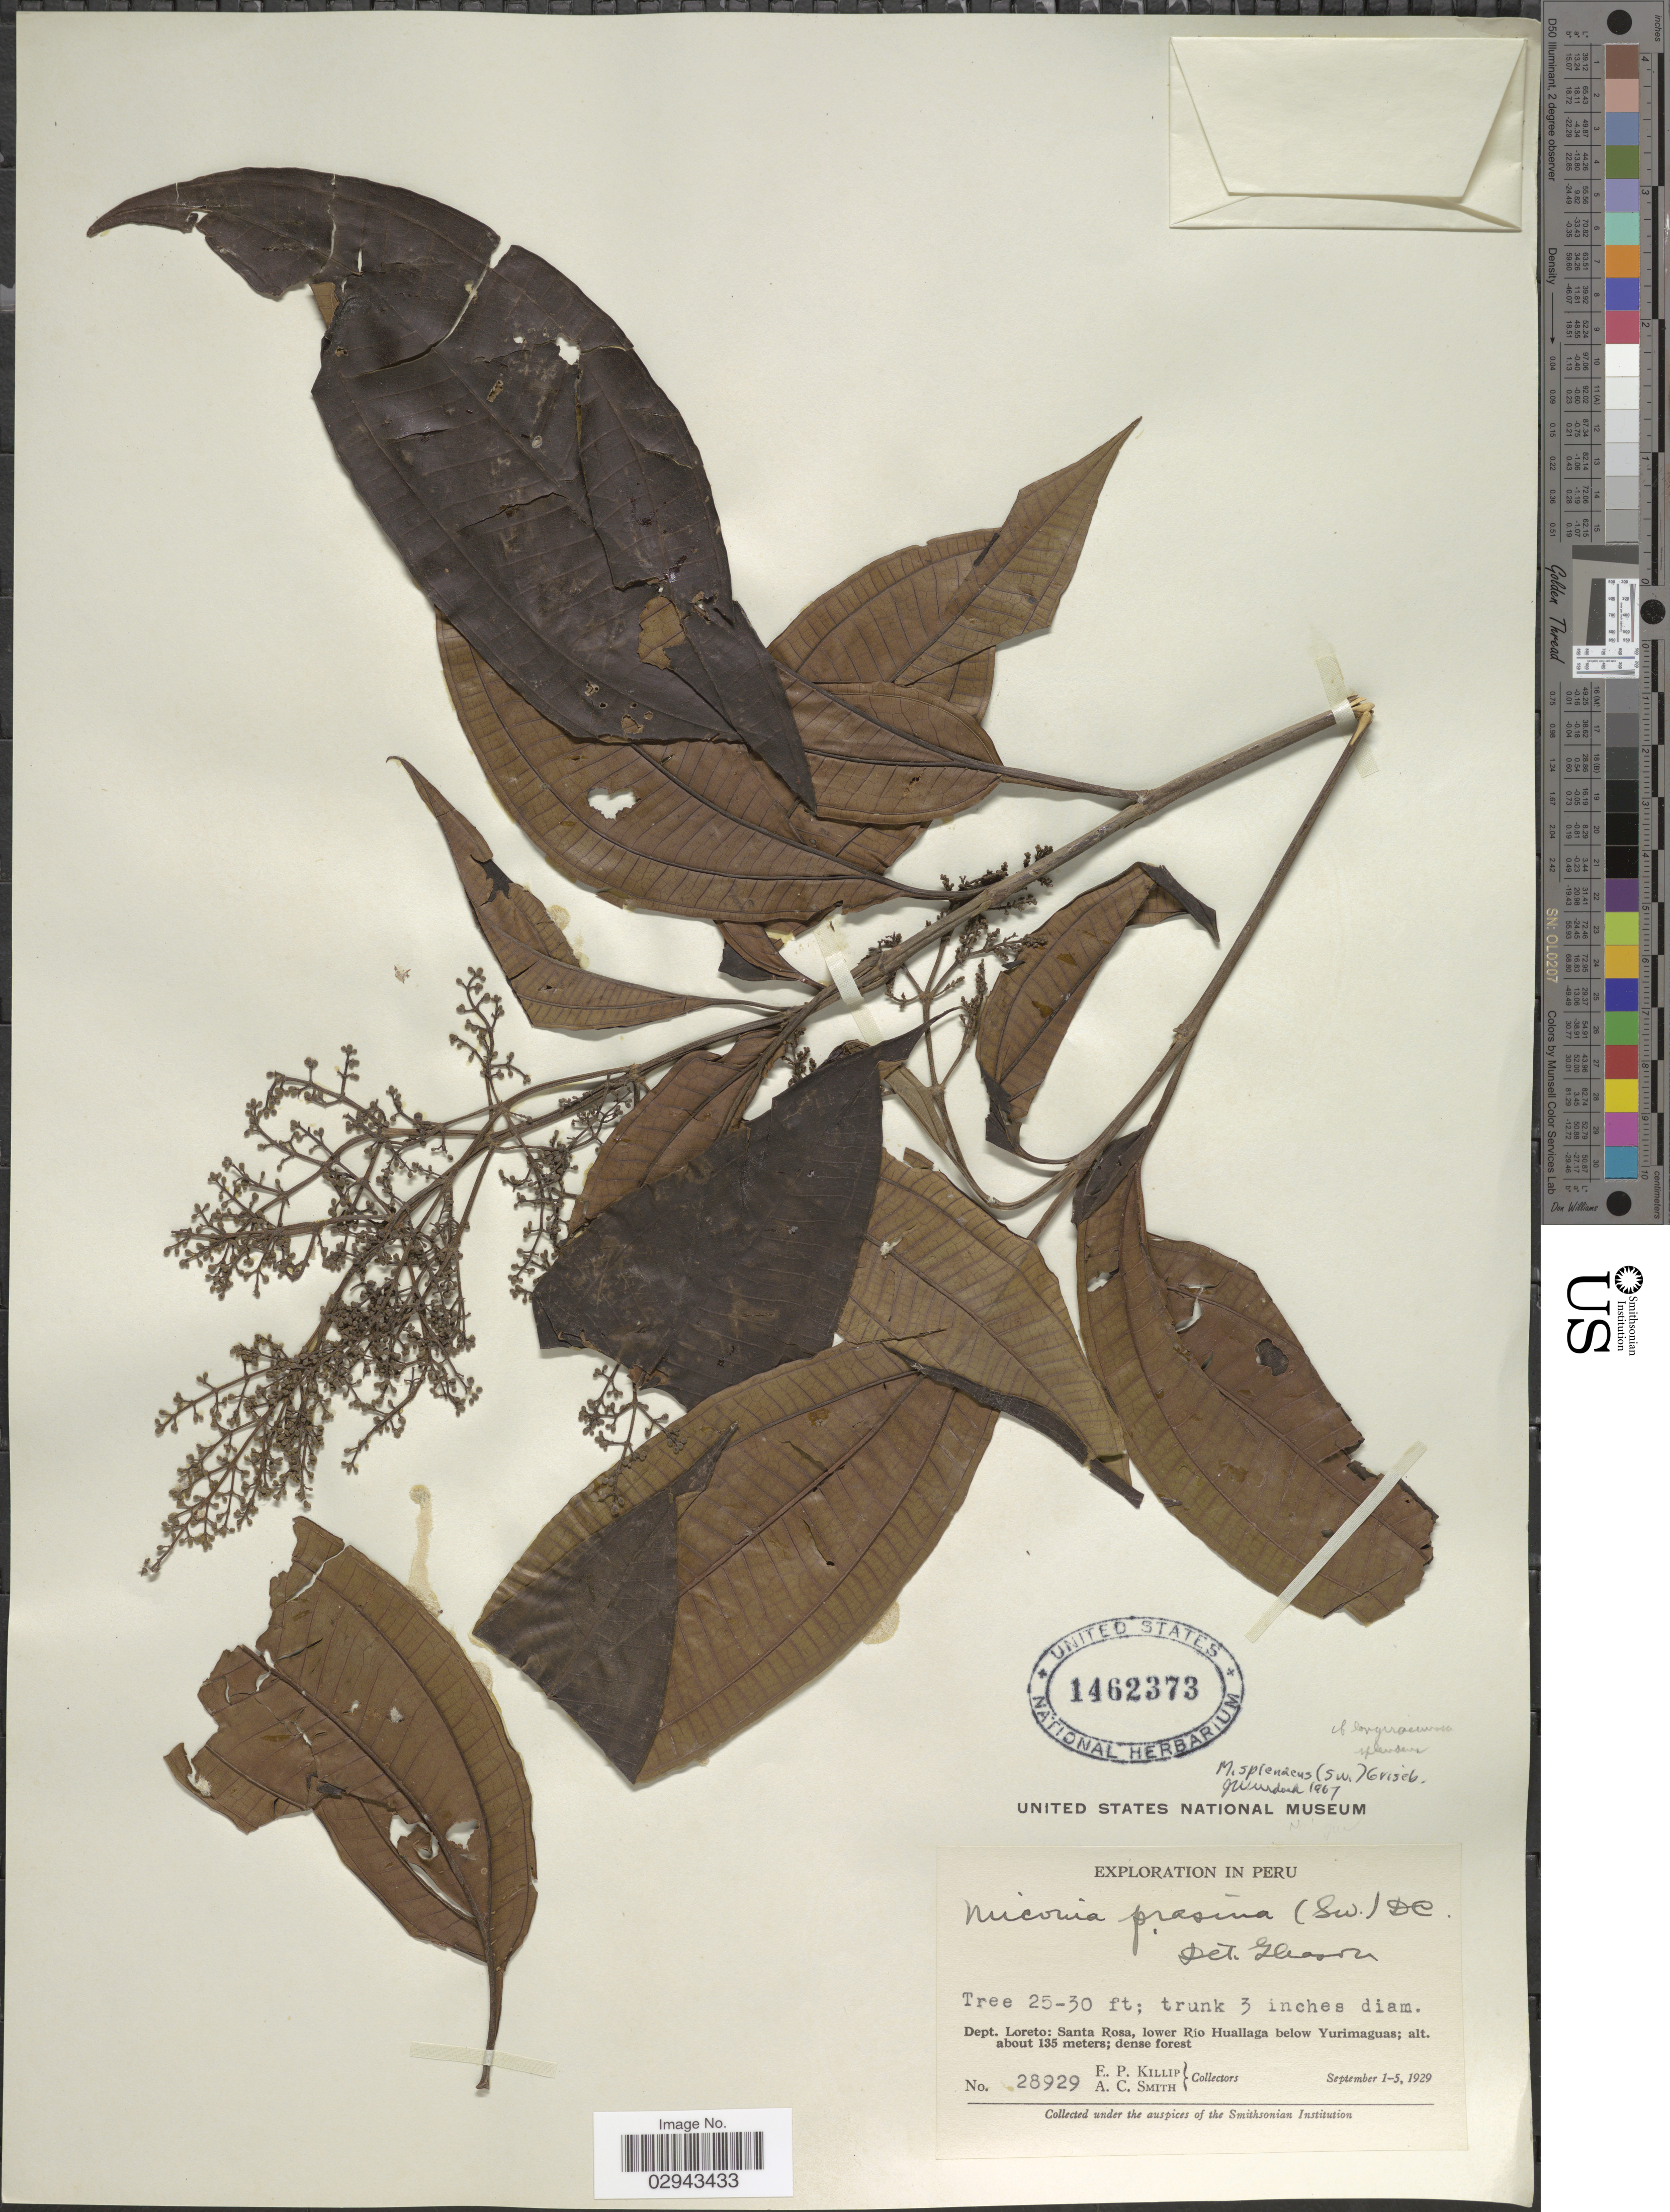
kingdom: Plantae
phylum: Tracheophyta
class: Magnoliopsida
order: Myrtales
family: Melastomataceae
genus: Miconia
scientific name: Miconia splendens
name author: (Sw.) Griseb.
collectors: E. P. Killip & A. C. Smith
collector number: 28929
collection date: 1929-09-01/1929-09-05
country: Peru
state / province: Loreto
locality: Dept. Loreto: Santa Rosa, lower Río Huallaga below Yurimaguas.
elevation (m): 135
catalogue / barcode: US 1462373